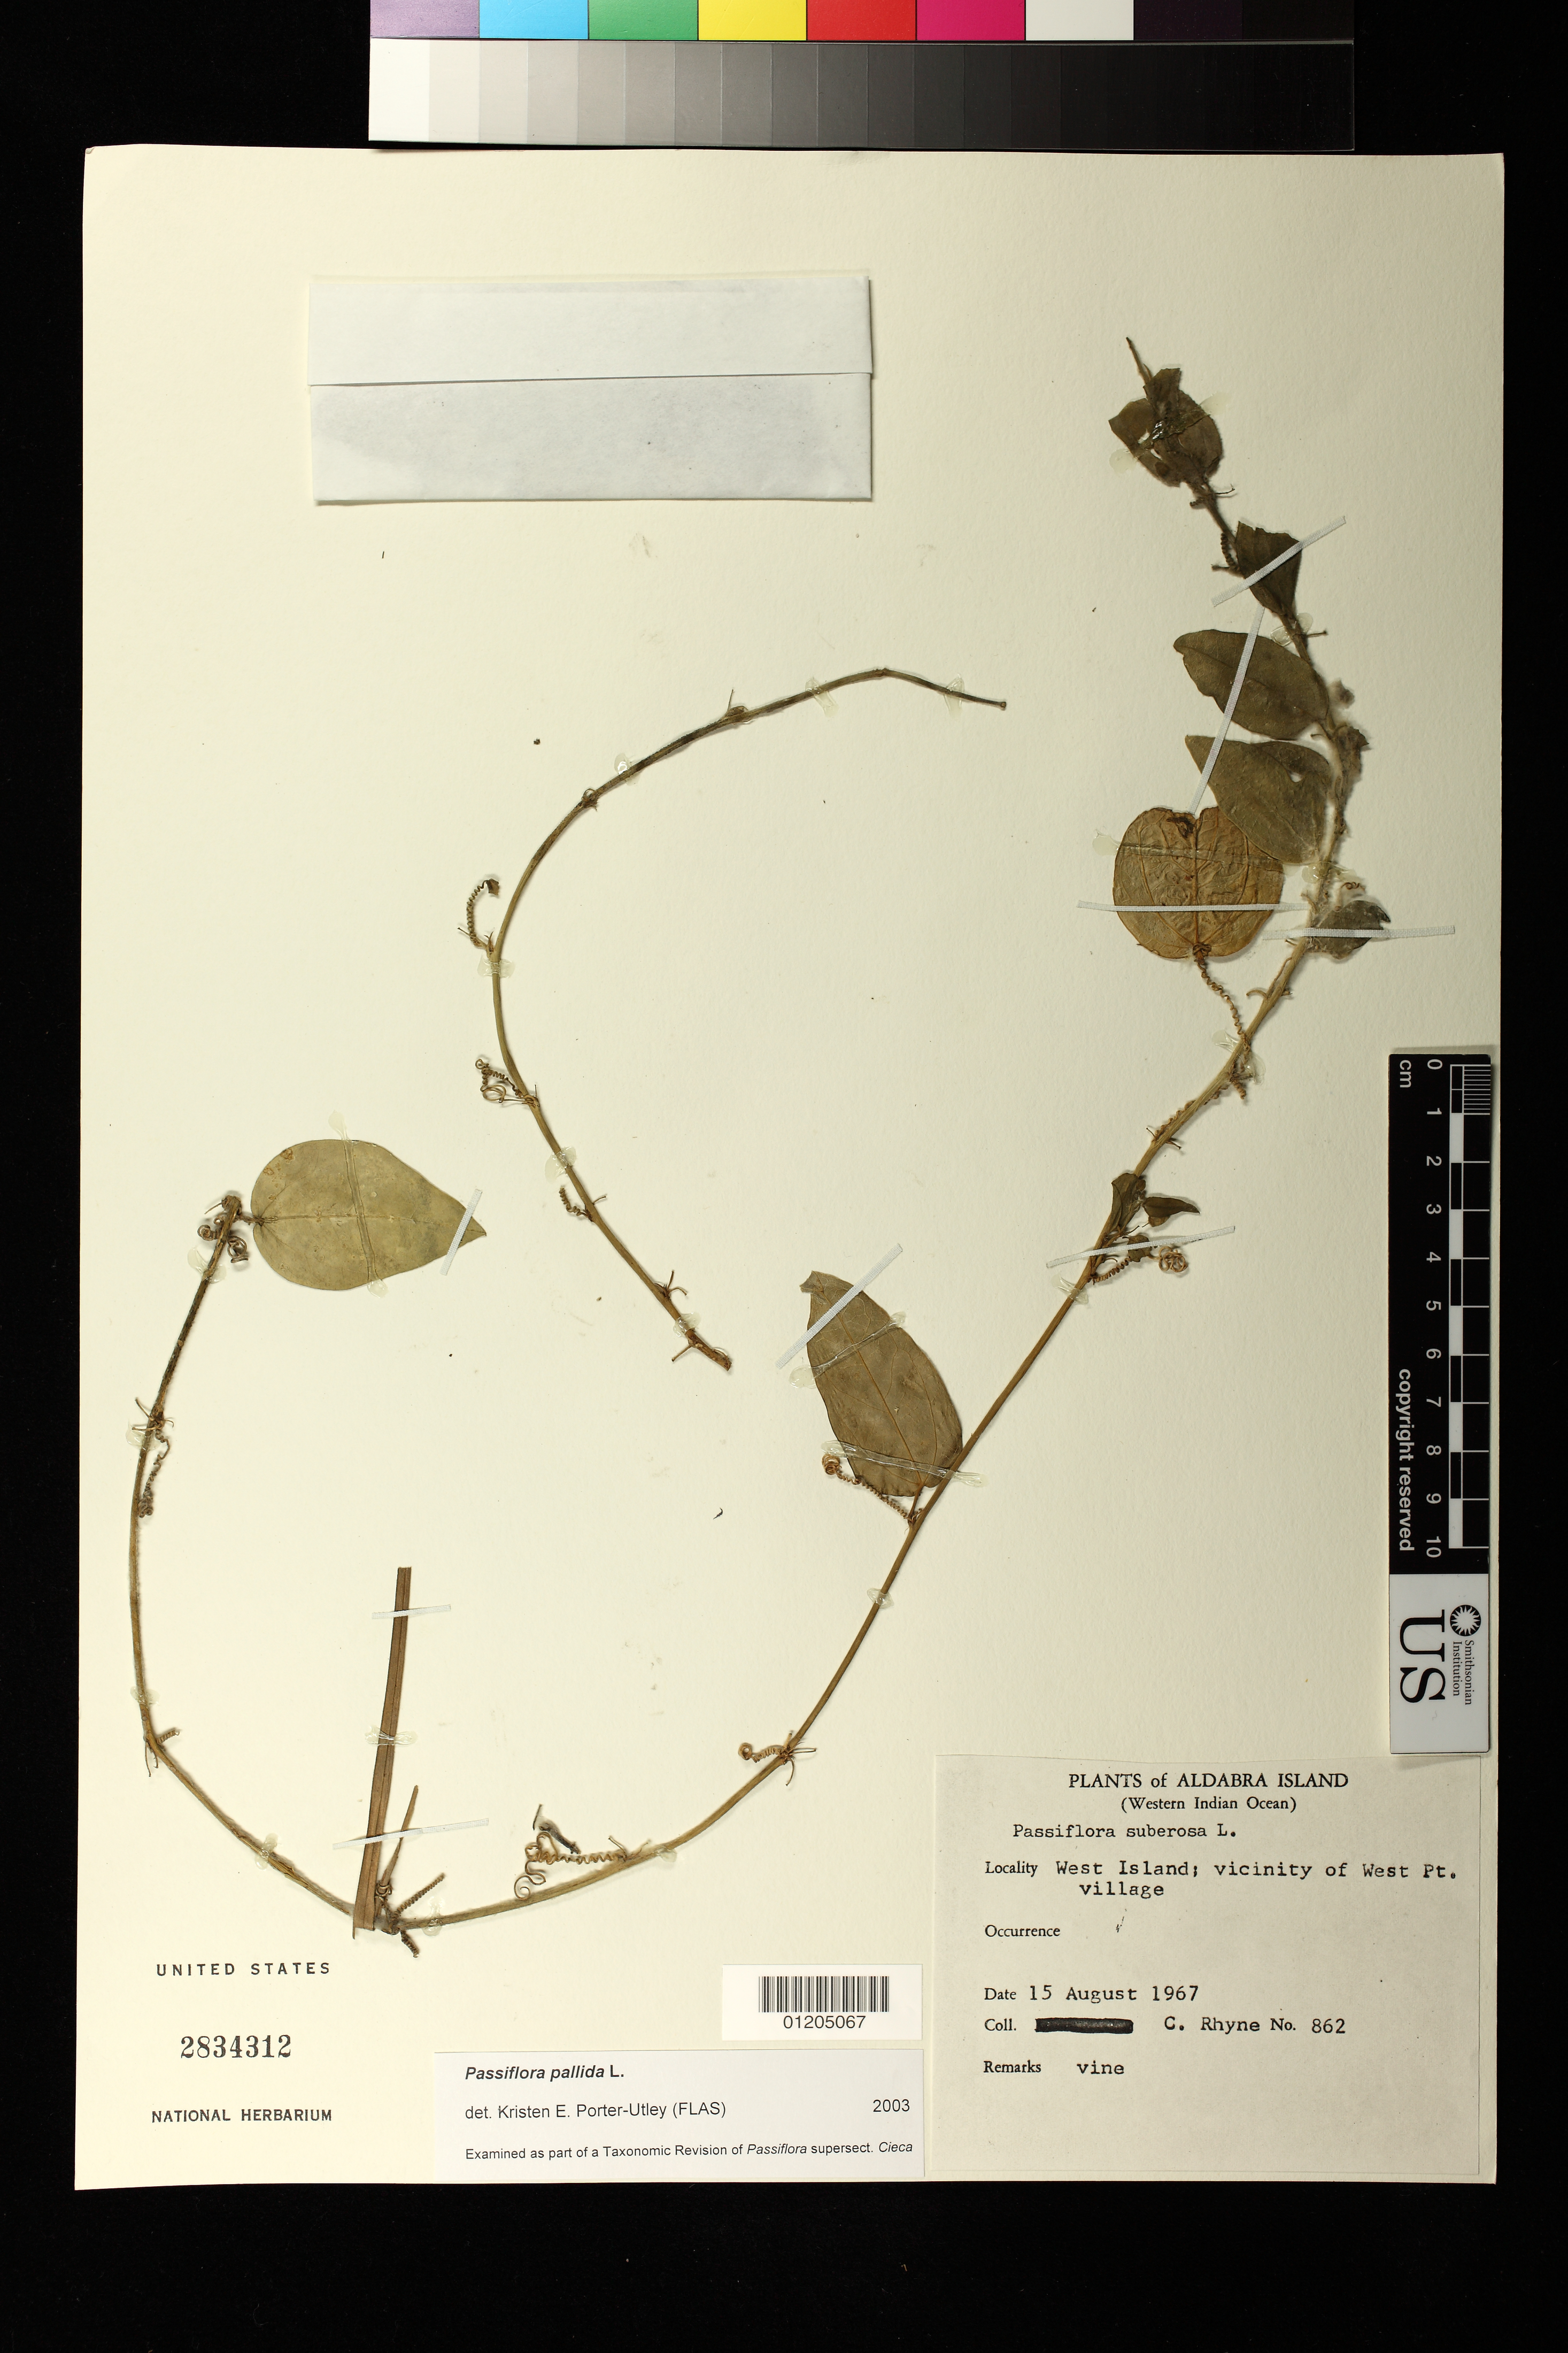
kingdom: Plantae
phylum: Tracheophyta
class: Magnoliopsida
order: Malpighiales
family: Passifloraceae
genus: Passiflora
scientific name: Passiflora pallida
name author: L.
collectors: C. Rhyne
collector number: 862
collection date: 1967-08-15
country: Seychelles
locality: Aldabra Islands.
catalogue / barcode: US 2834312